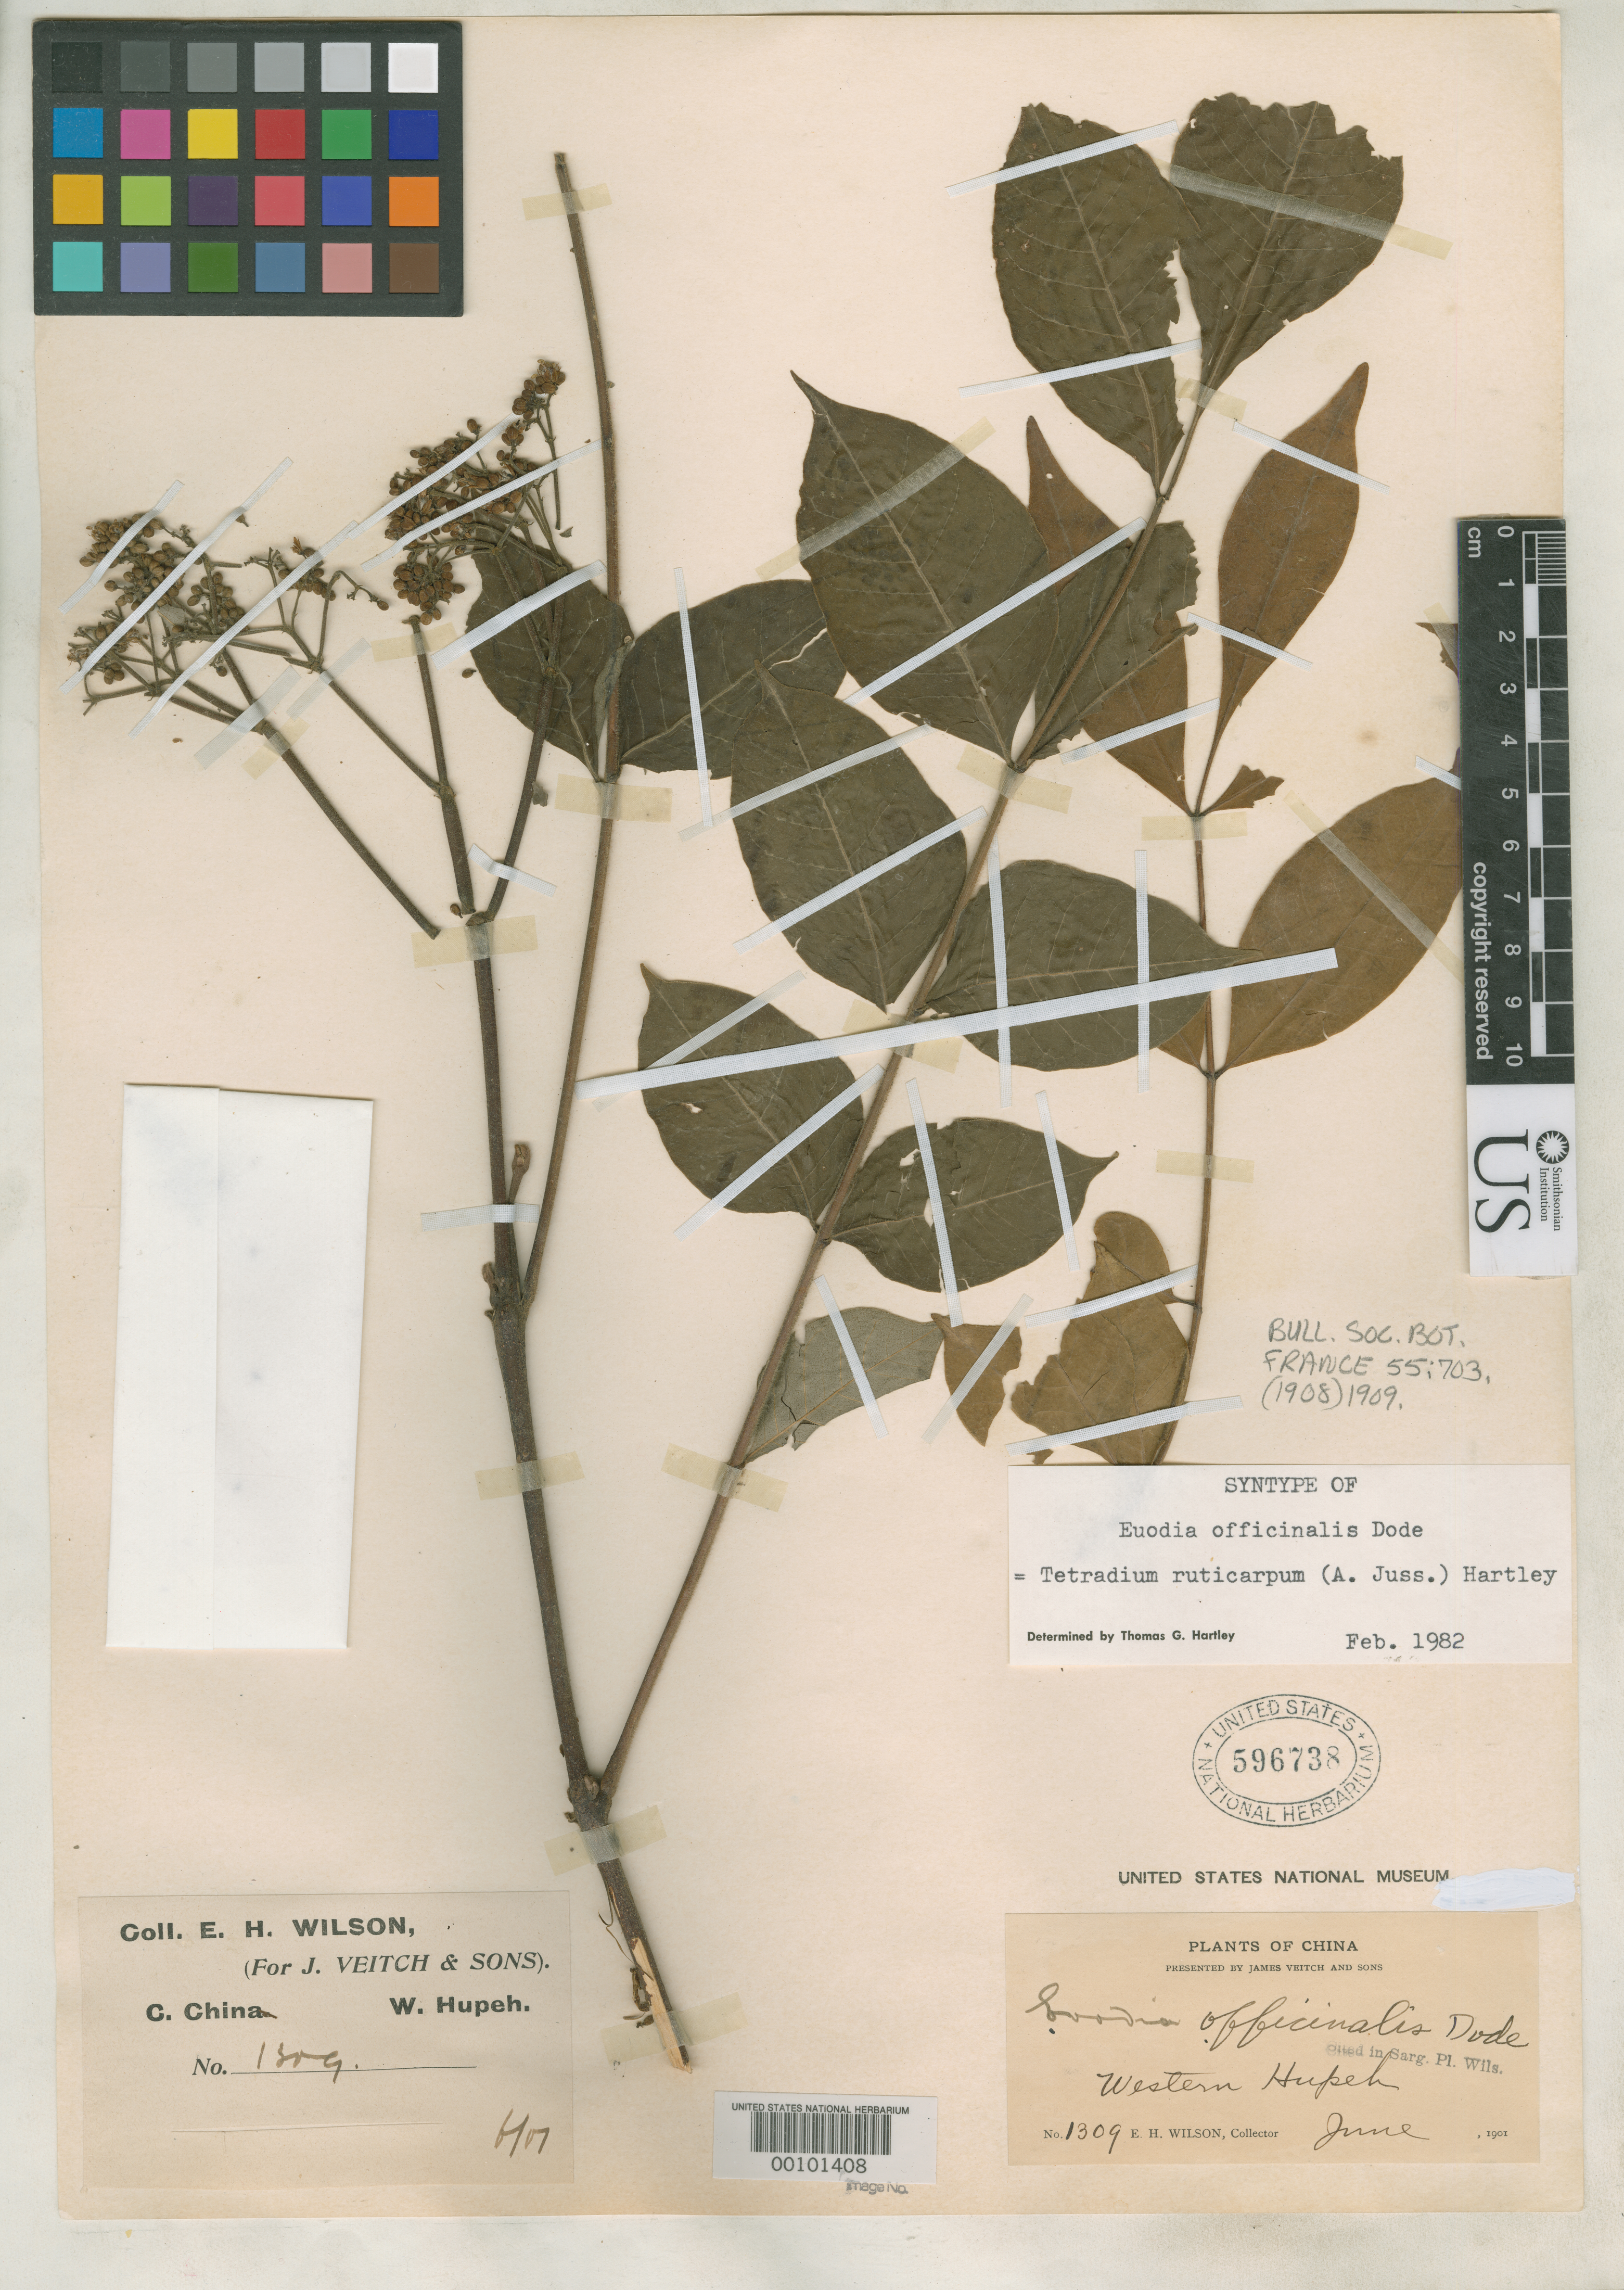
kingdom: Plantae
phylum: Tracheophyta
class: Magnoliopsida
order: Sapindales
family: Rutaceae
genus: Euodia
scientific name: Euodia officinalis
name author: Dode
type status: Isosyntype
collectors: E. H. Wilson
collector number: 1309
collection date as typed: Jun 1901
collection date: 1901-06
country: China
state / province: Hubei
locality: Western Hupeh.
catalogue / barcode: US 596738